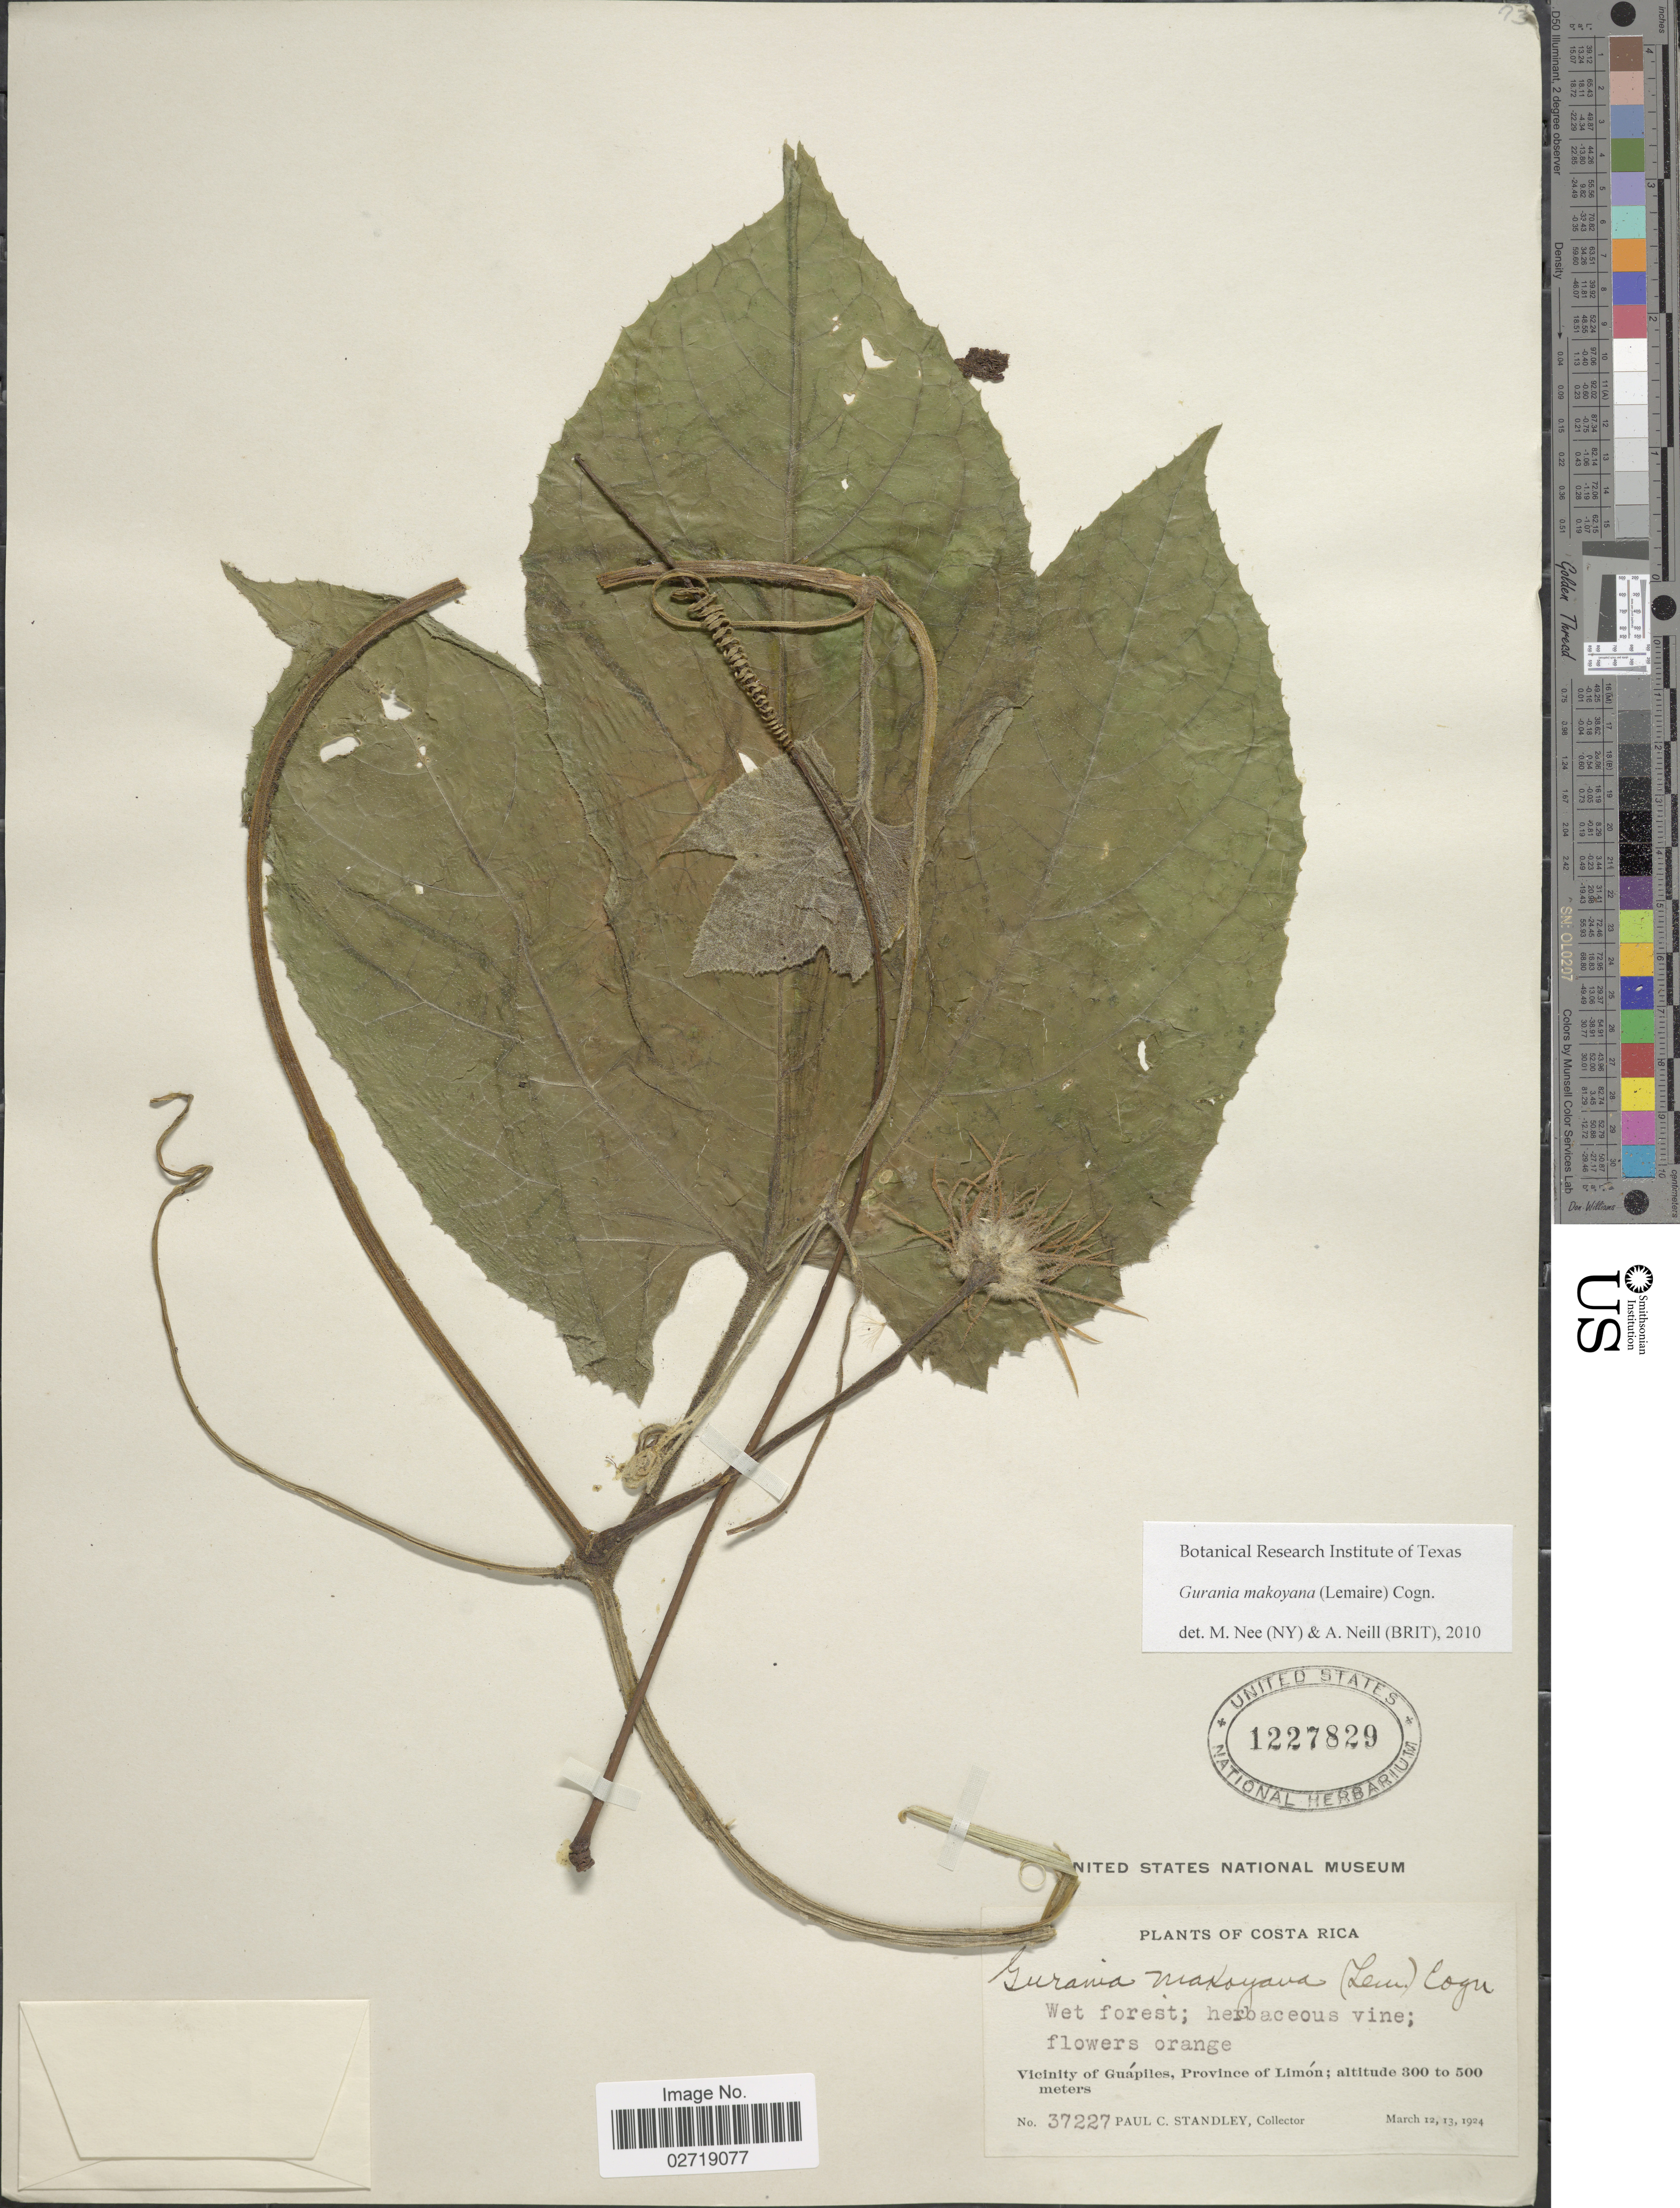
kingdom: Plantae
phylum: Tracheophyta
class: Magnoliopsida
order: Cucurbitales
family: Cucurbitaceae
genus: Gurania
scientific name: Gurania makoyana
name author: (Lem.) Cogn.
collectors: P. C. Standley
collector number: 37227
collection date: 1924-03-12/1924-03-13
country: Costa Rica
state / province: Limón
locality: Vicinity of Guapiles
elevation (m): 300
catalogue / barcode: US 1227829